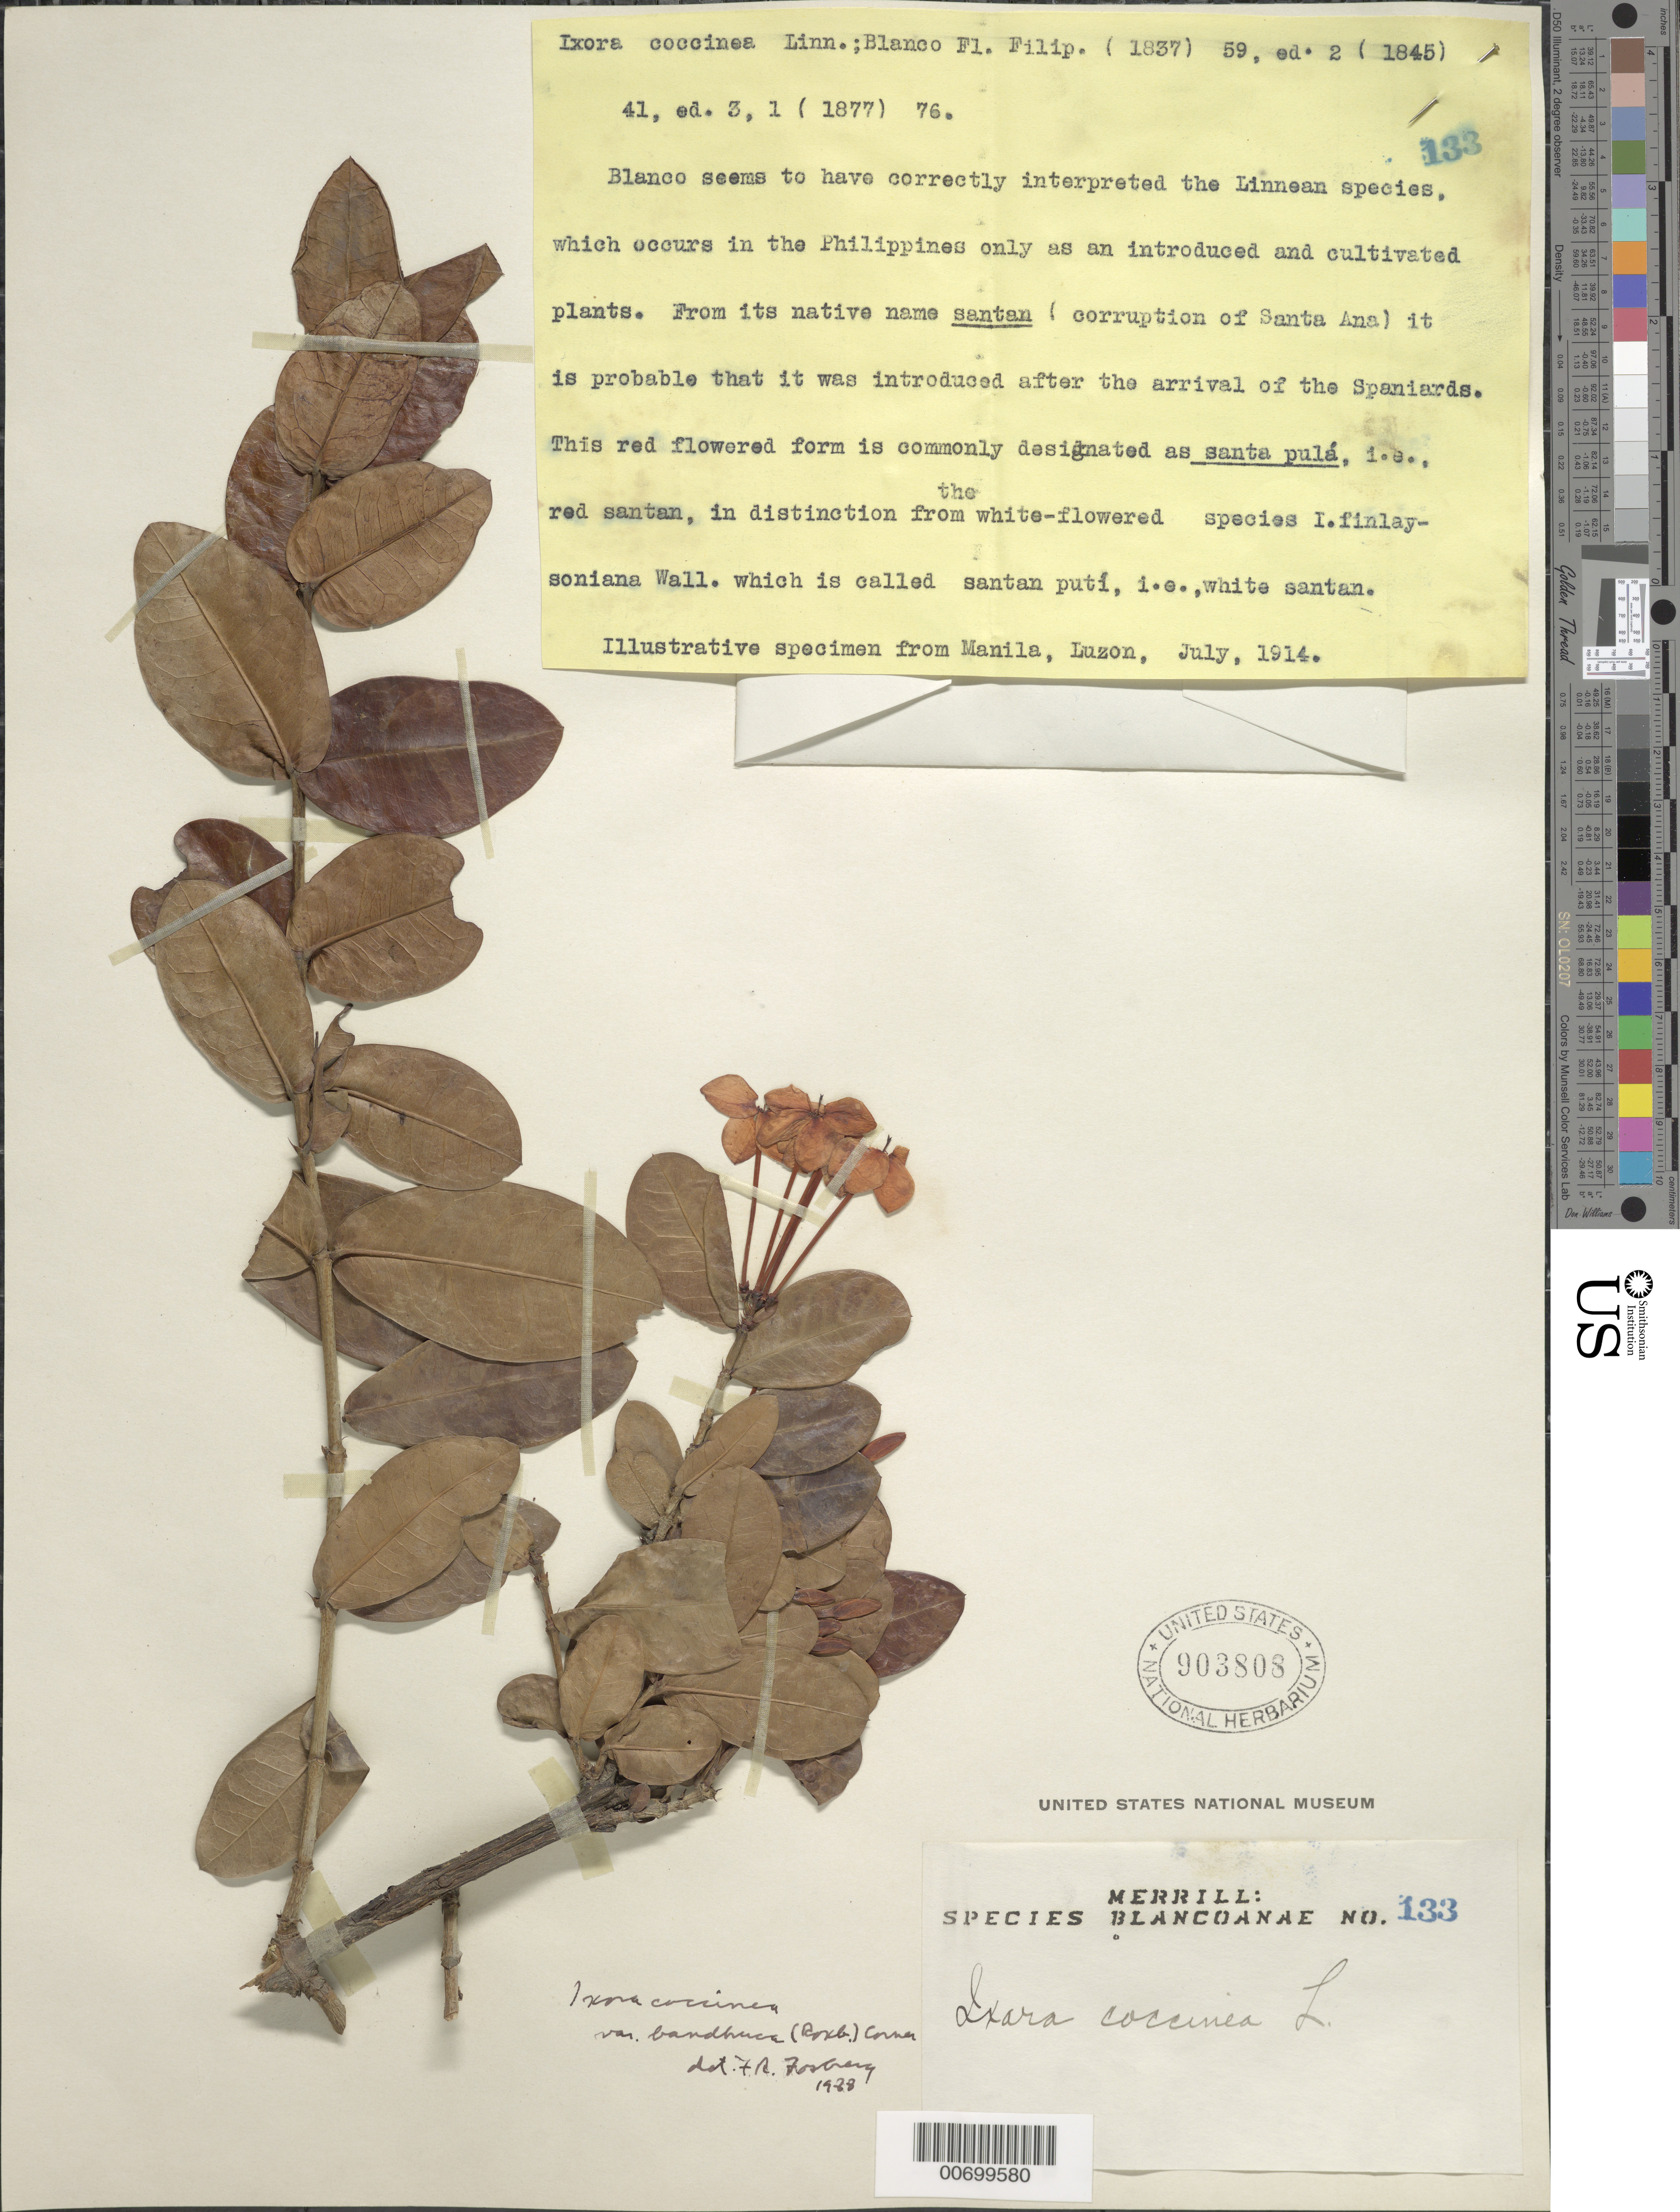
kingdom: Plantae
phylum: Tracheophyta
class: Magnoliopsida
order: Gentianales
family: Rubiaceae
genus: Ixora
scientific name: Ixora coccinea var. bandhuca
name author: (Roxb.) Kurz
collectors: E. D. Merrill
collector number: Sp. Blancoan. 0133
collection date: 1914-07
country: Philippines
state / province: National Capital Region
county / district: Manila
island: Luzon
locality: Manila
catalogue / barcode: US 903808